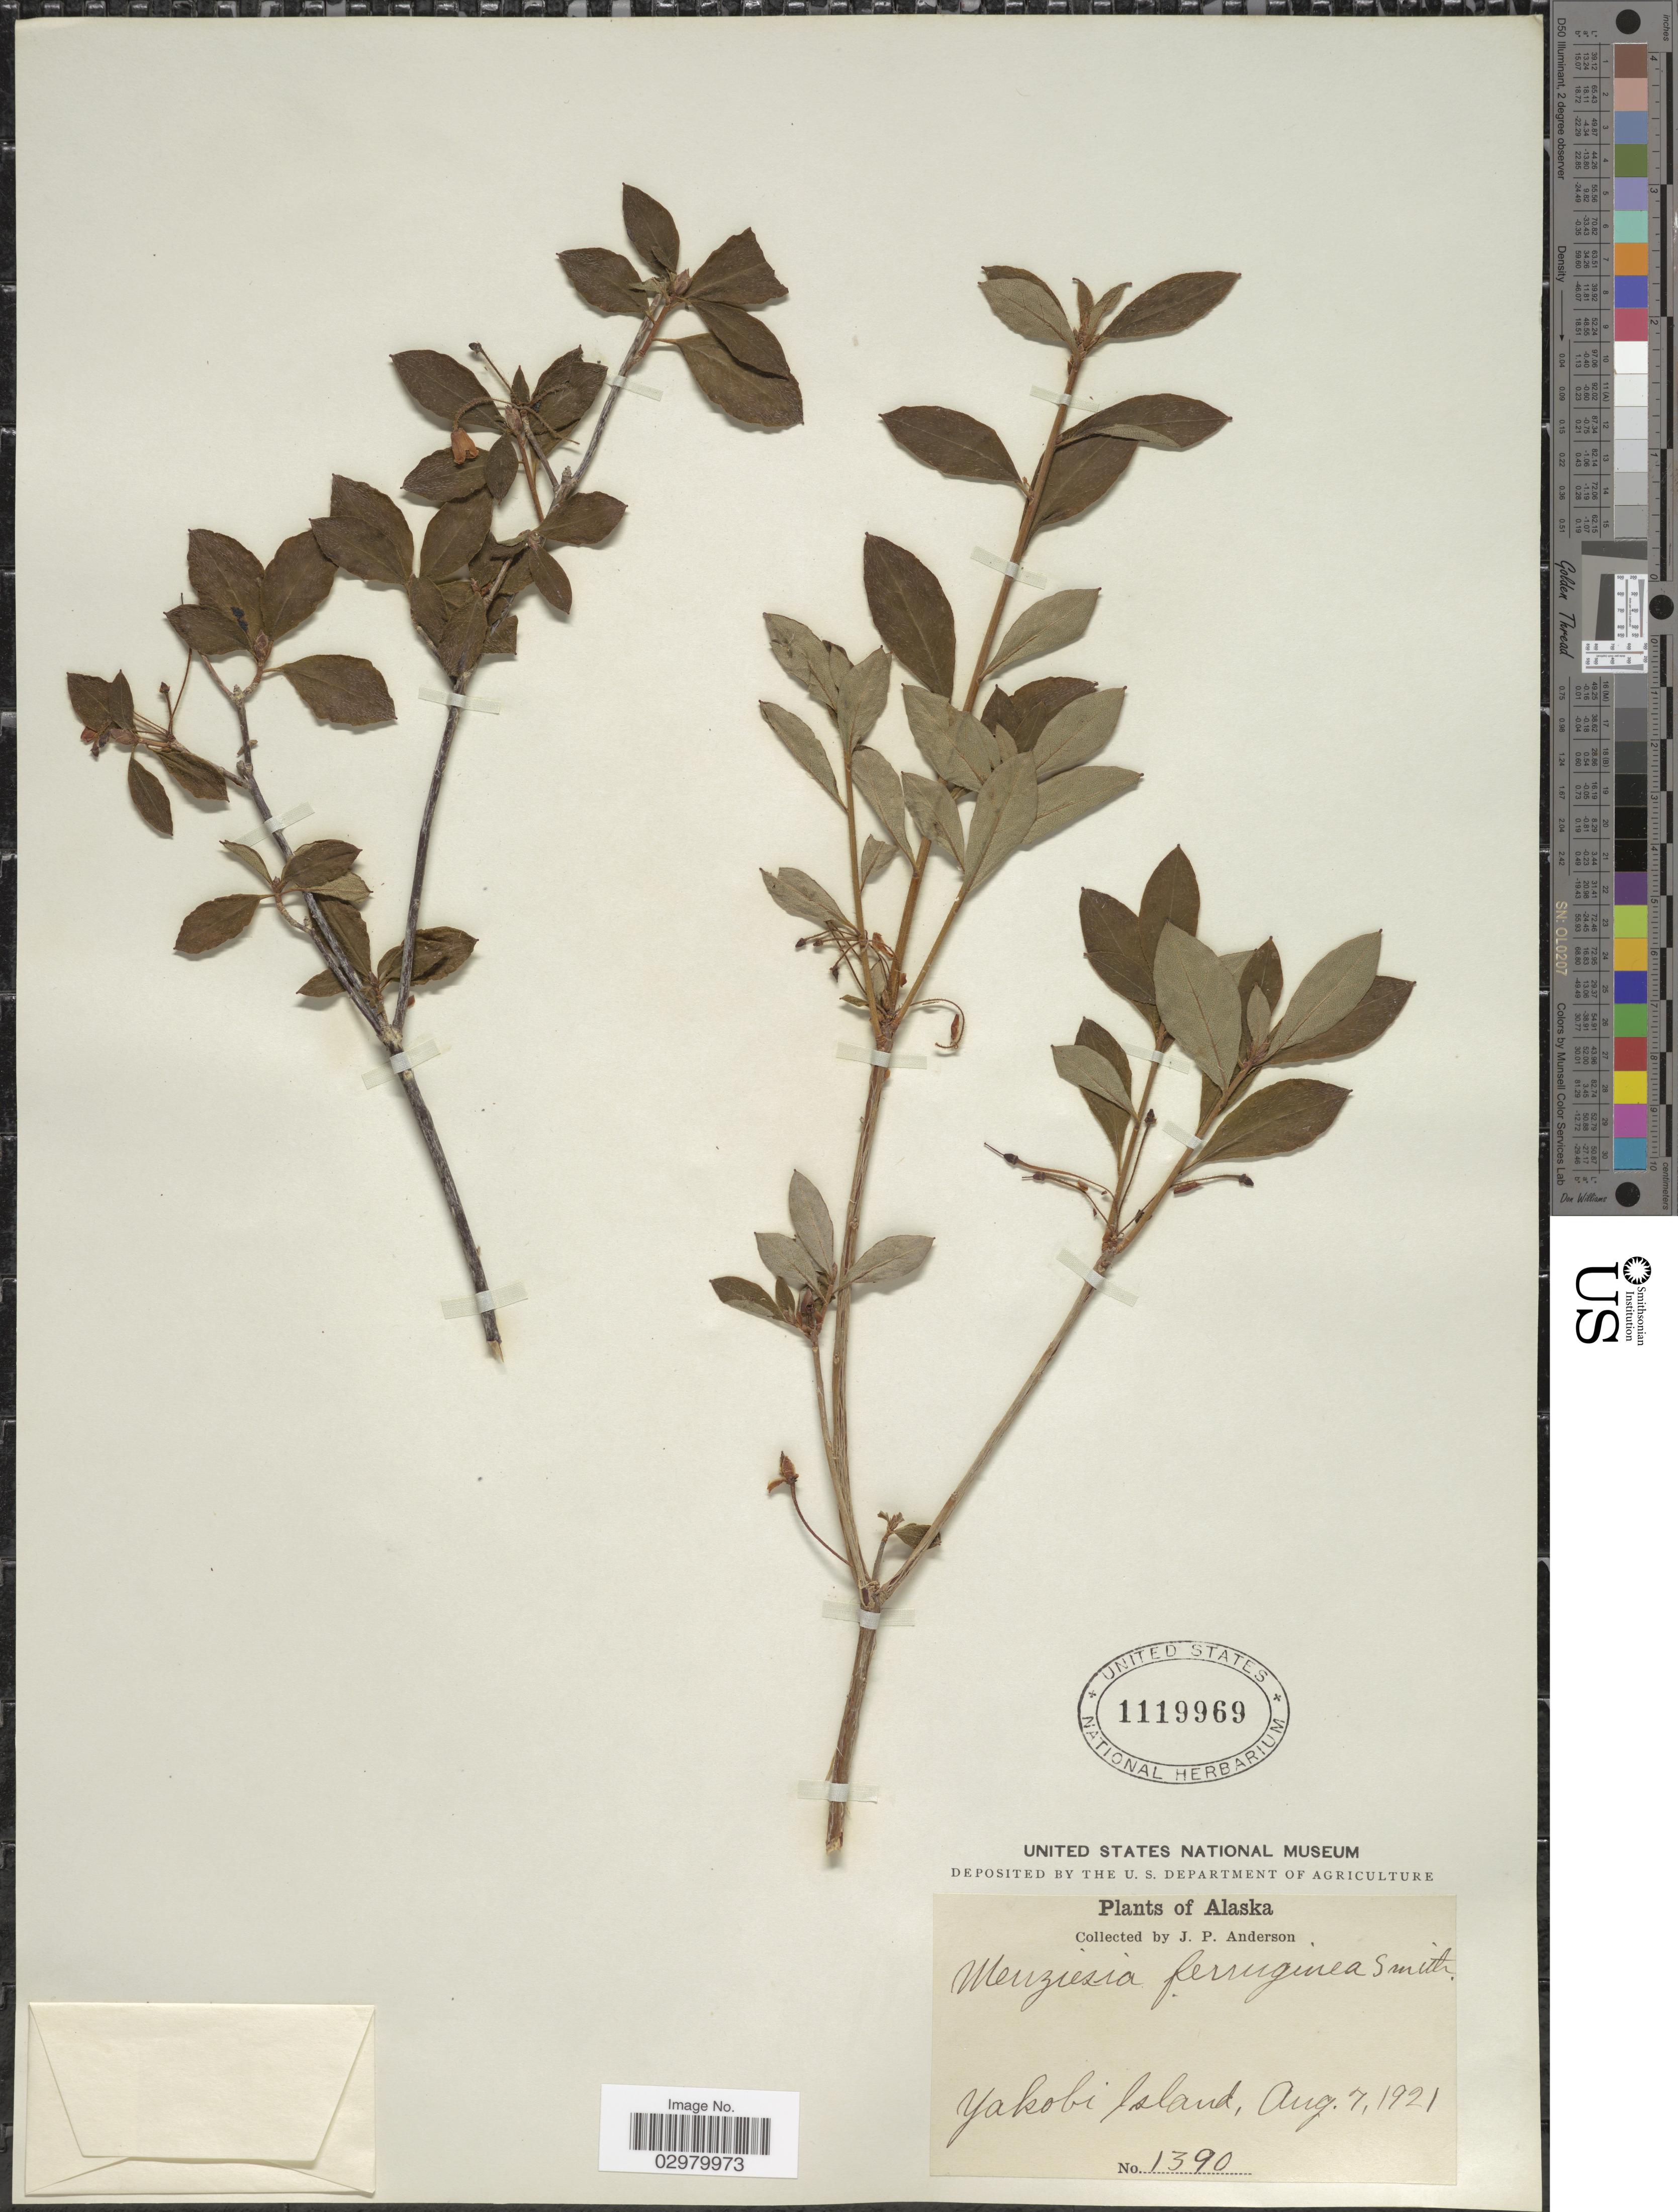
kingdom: Plantae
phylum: Tracheophyta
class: Magnoliopsida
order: Ericales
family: Ericaceae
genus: Menziesia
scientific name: Menziesia ferruginea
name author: Sm.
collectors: J. P. Anderson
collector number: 1390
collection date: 1921-08-07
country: United States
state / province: Alaska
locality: Yakobi Island.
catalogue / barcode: US 1119969